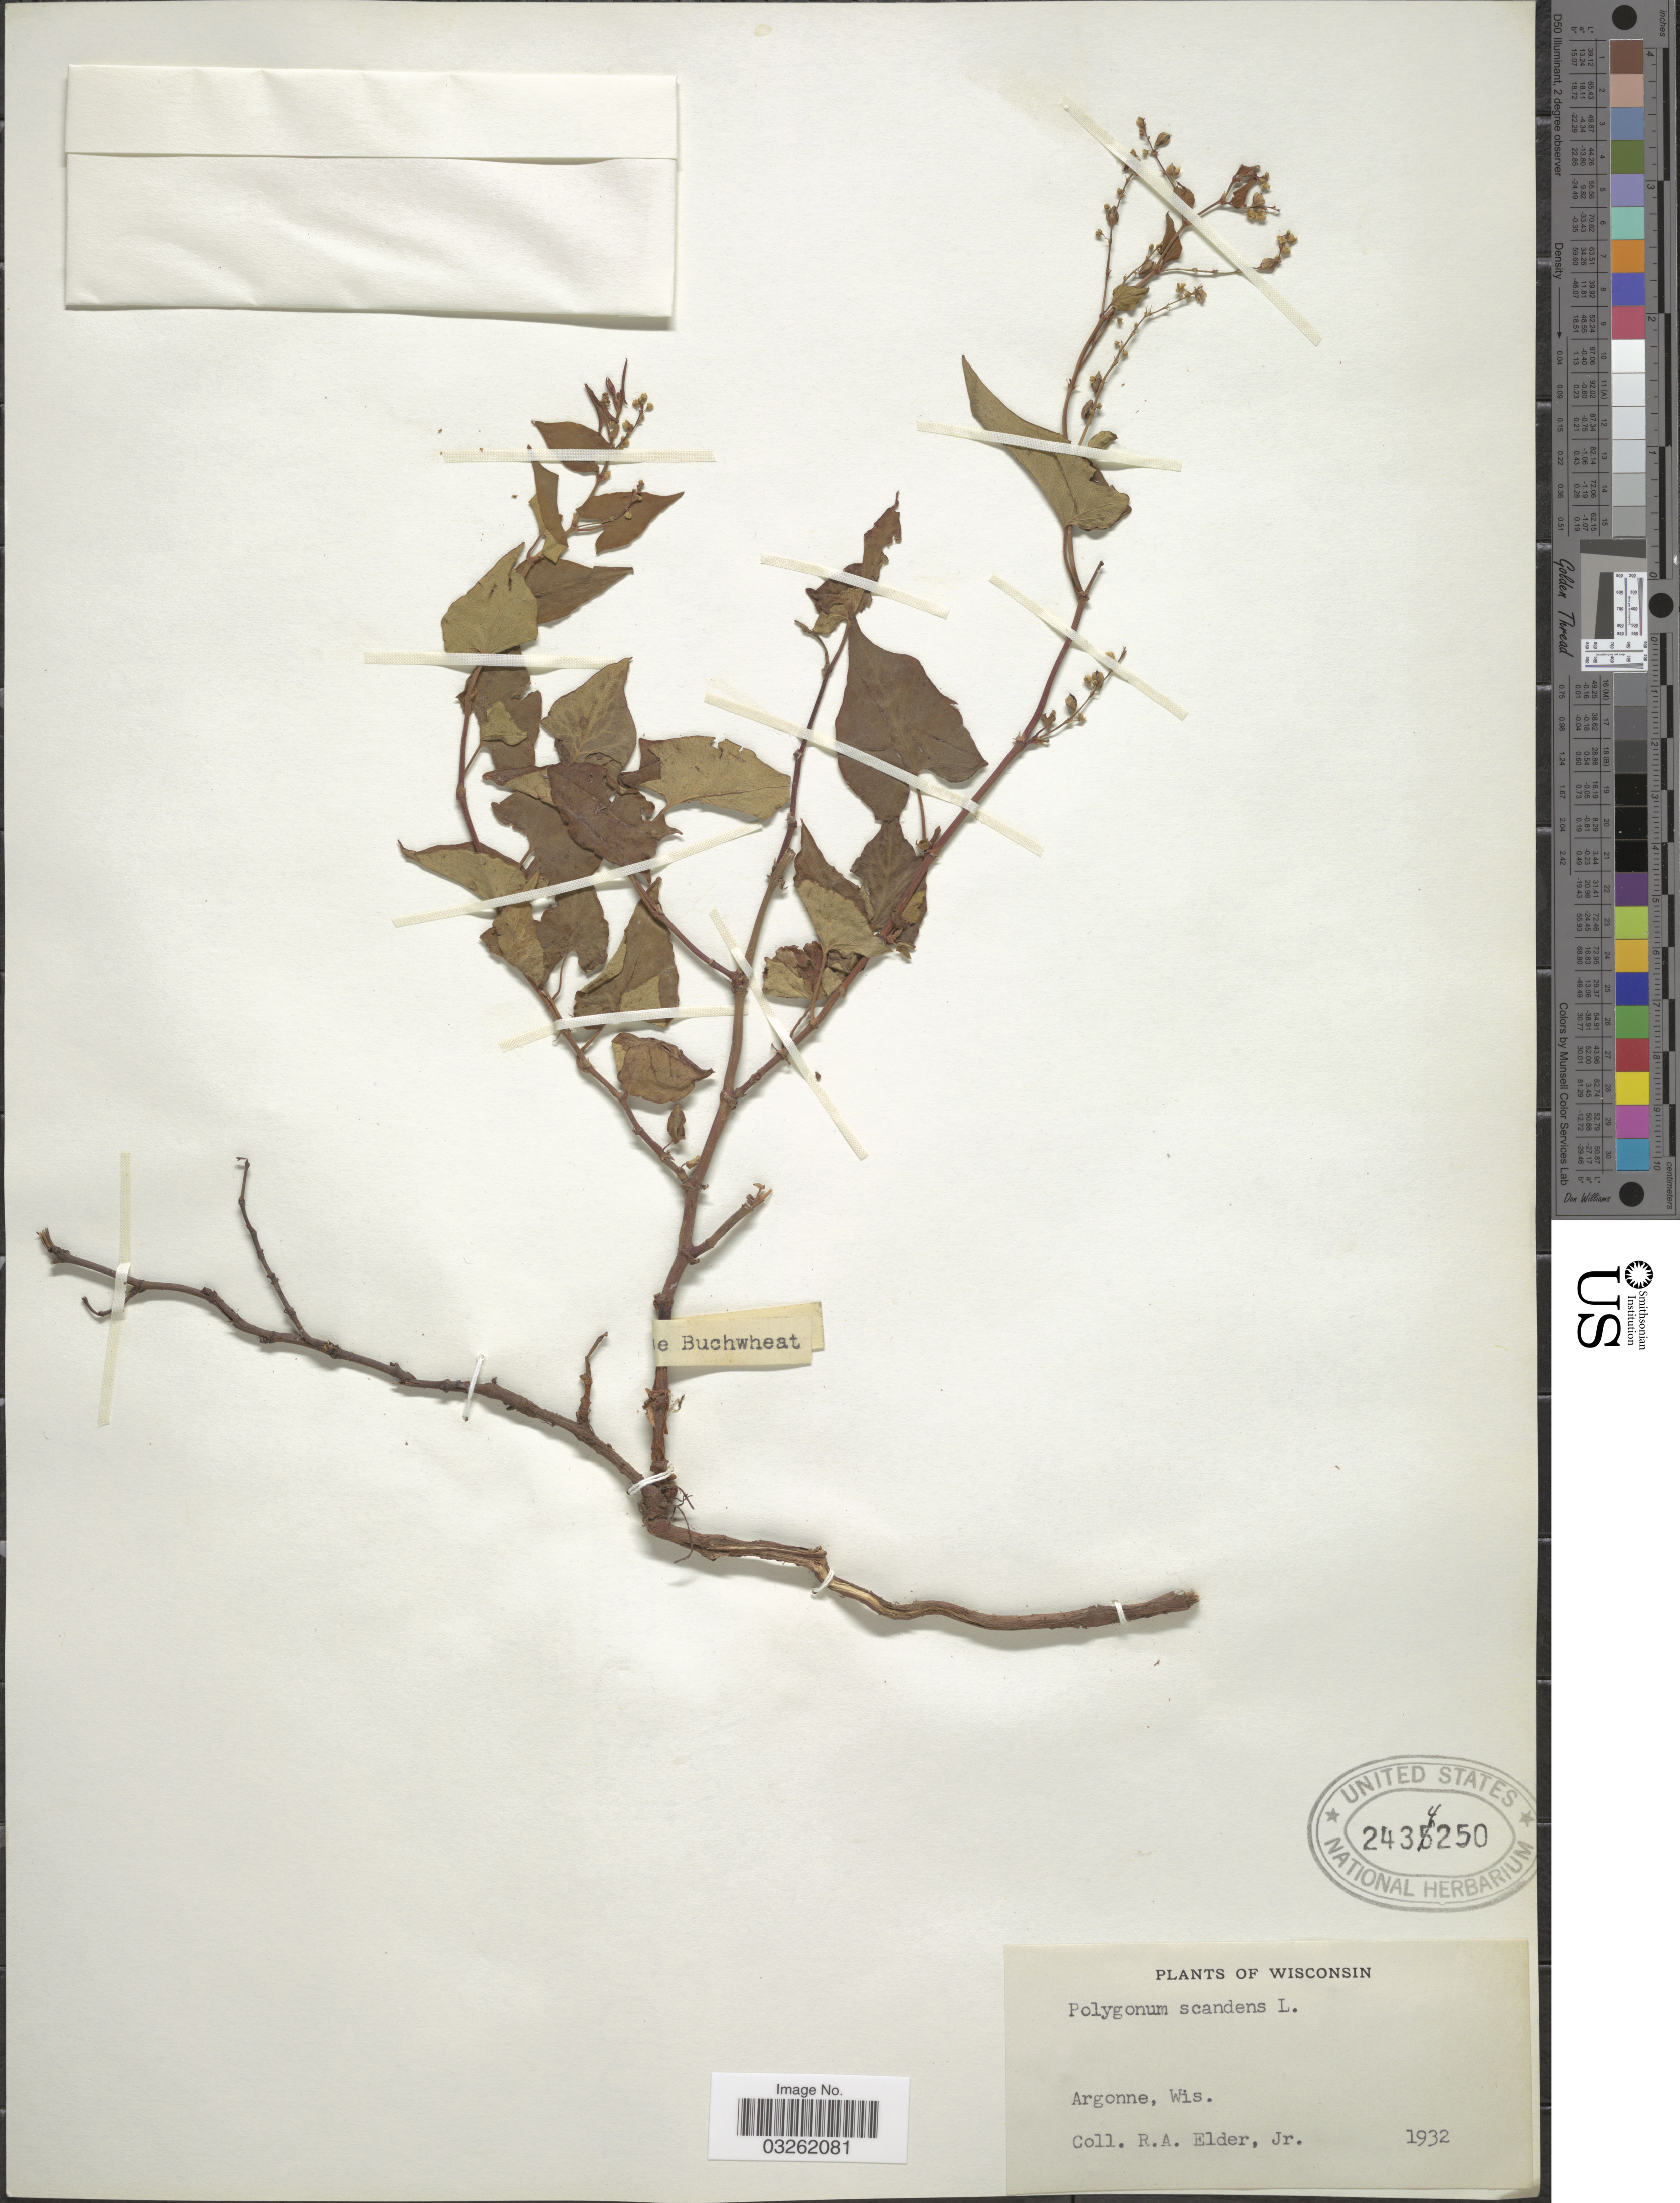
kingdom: Plantae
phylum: Tracheophyta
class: Magnoliopsida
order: Caryophyllales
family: Polygonaceae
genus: Fallopia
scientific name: Fallopia cilinodis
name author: (Michx.) Holub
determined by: Strong, Mark T., (BOT), Smithsonian Institution - National Museum of Natural History (UNITED STATES)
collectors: R. Elder Jr.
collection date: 1932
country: United States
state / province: Wisconsin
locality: Argonne, Wis.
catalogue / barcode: US 2434250